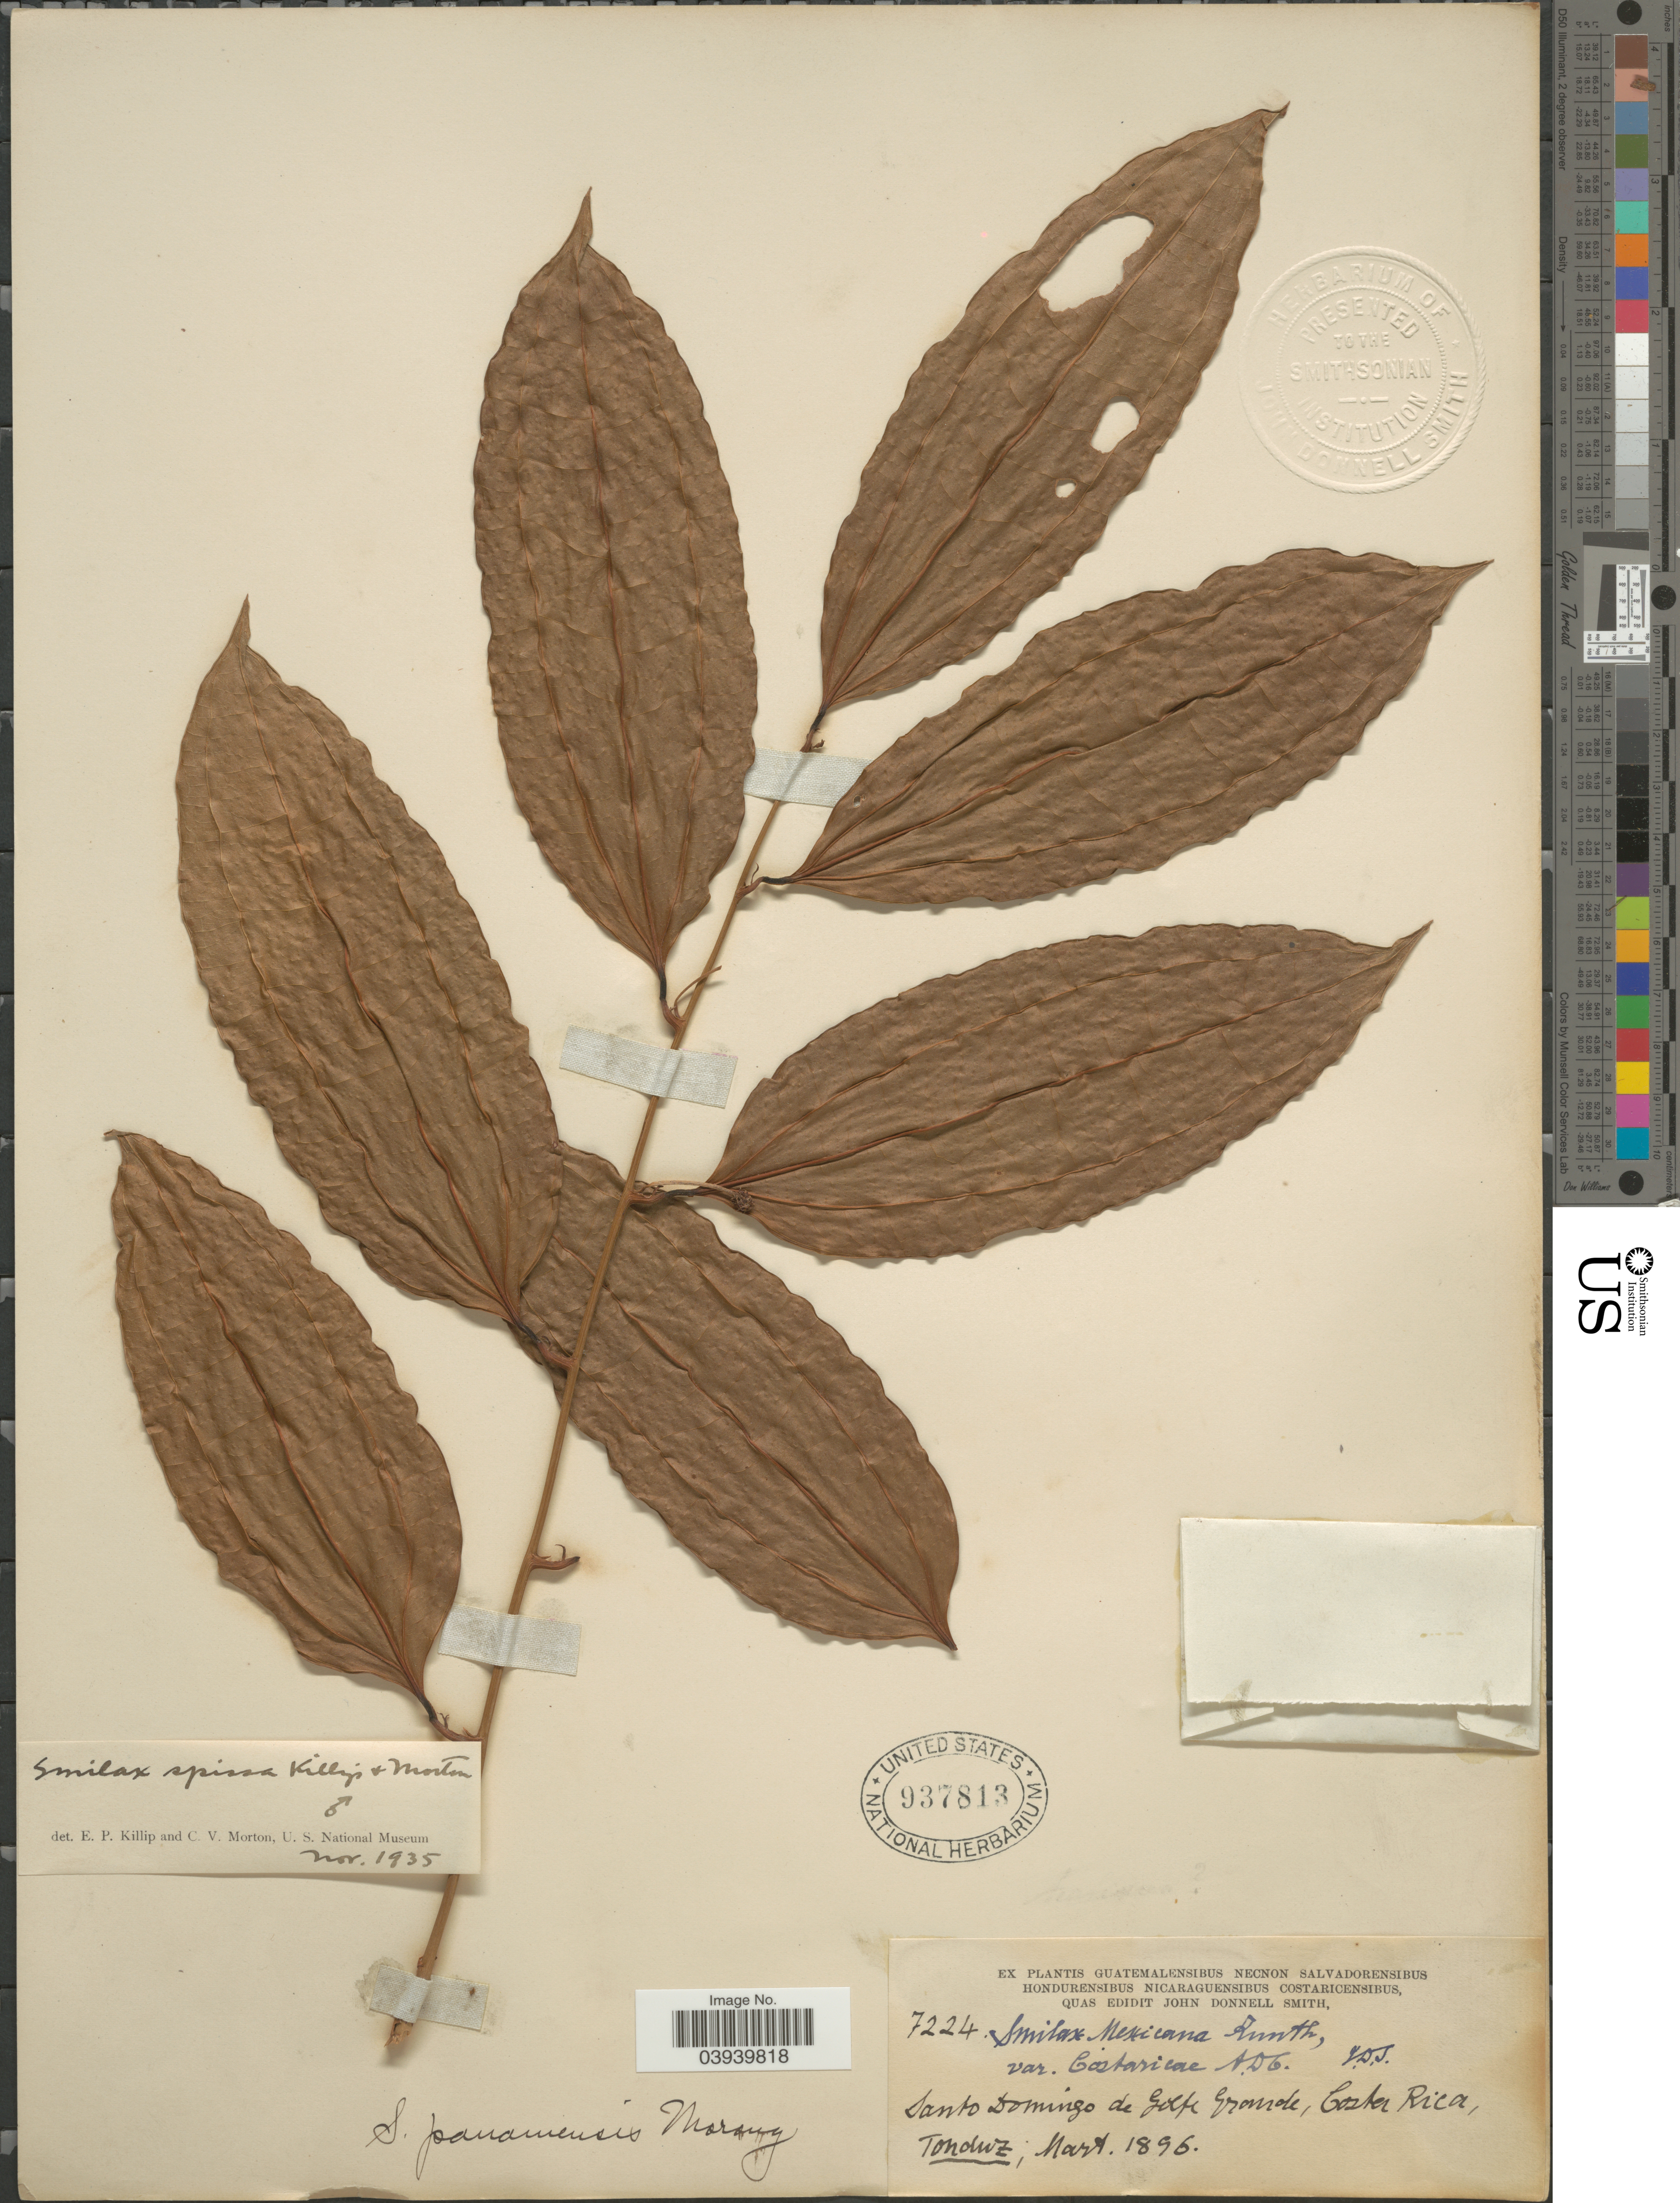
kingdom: Plantae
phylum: Tracheophyta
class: Liliopsida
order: Liliales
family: Smilacaceae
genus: Smilax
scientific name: Smilax spissa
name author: Killip & C.V. Morton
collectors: Tonduz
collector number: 7224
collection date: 1896-03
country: Costa Rica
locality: Santo Domingo de Golfe Grande.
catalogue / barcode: US 937813